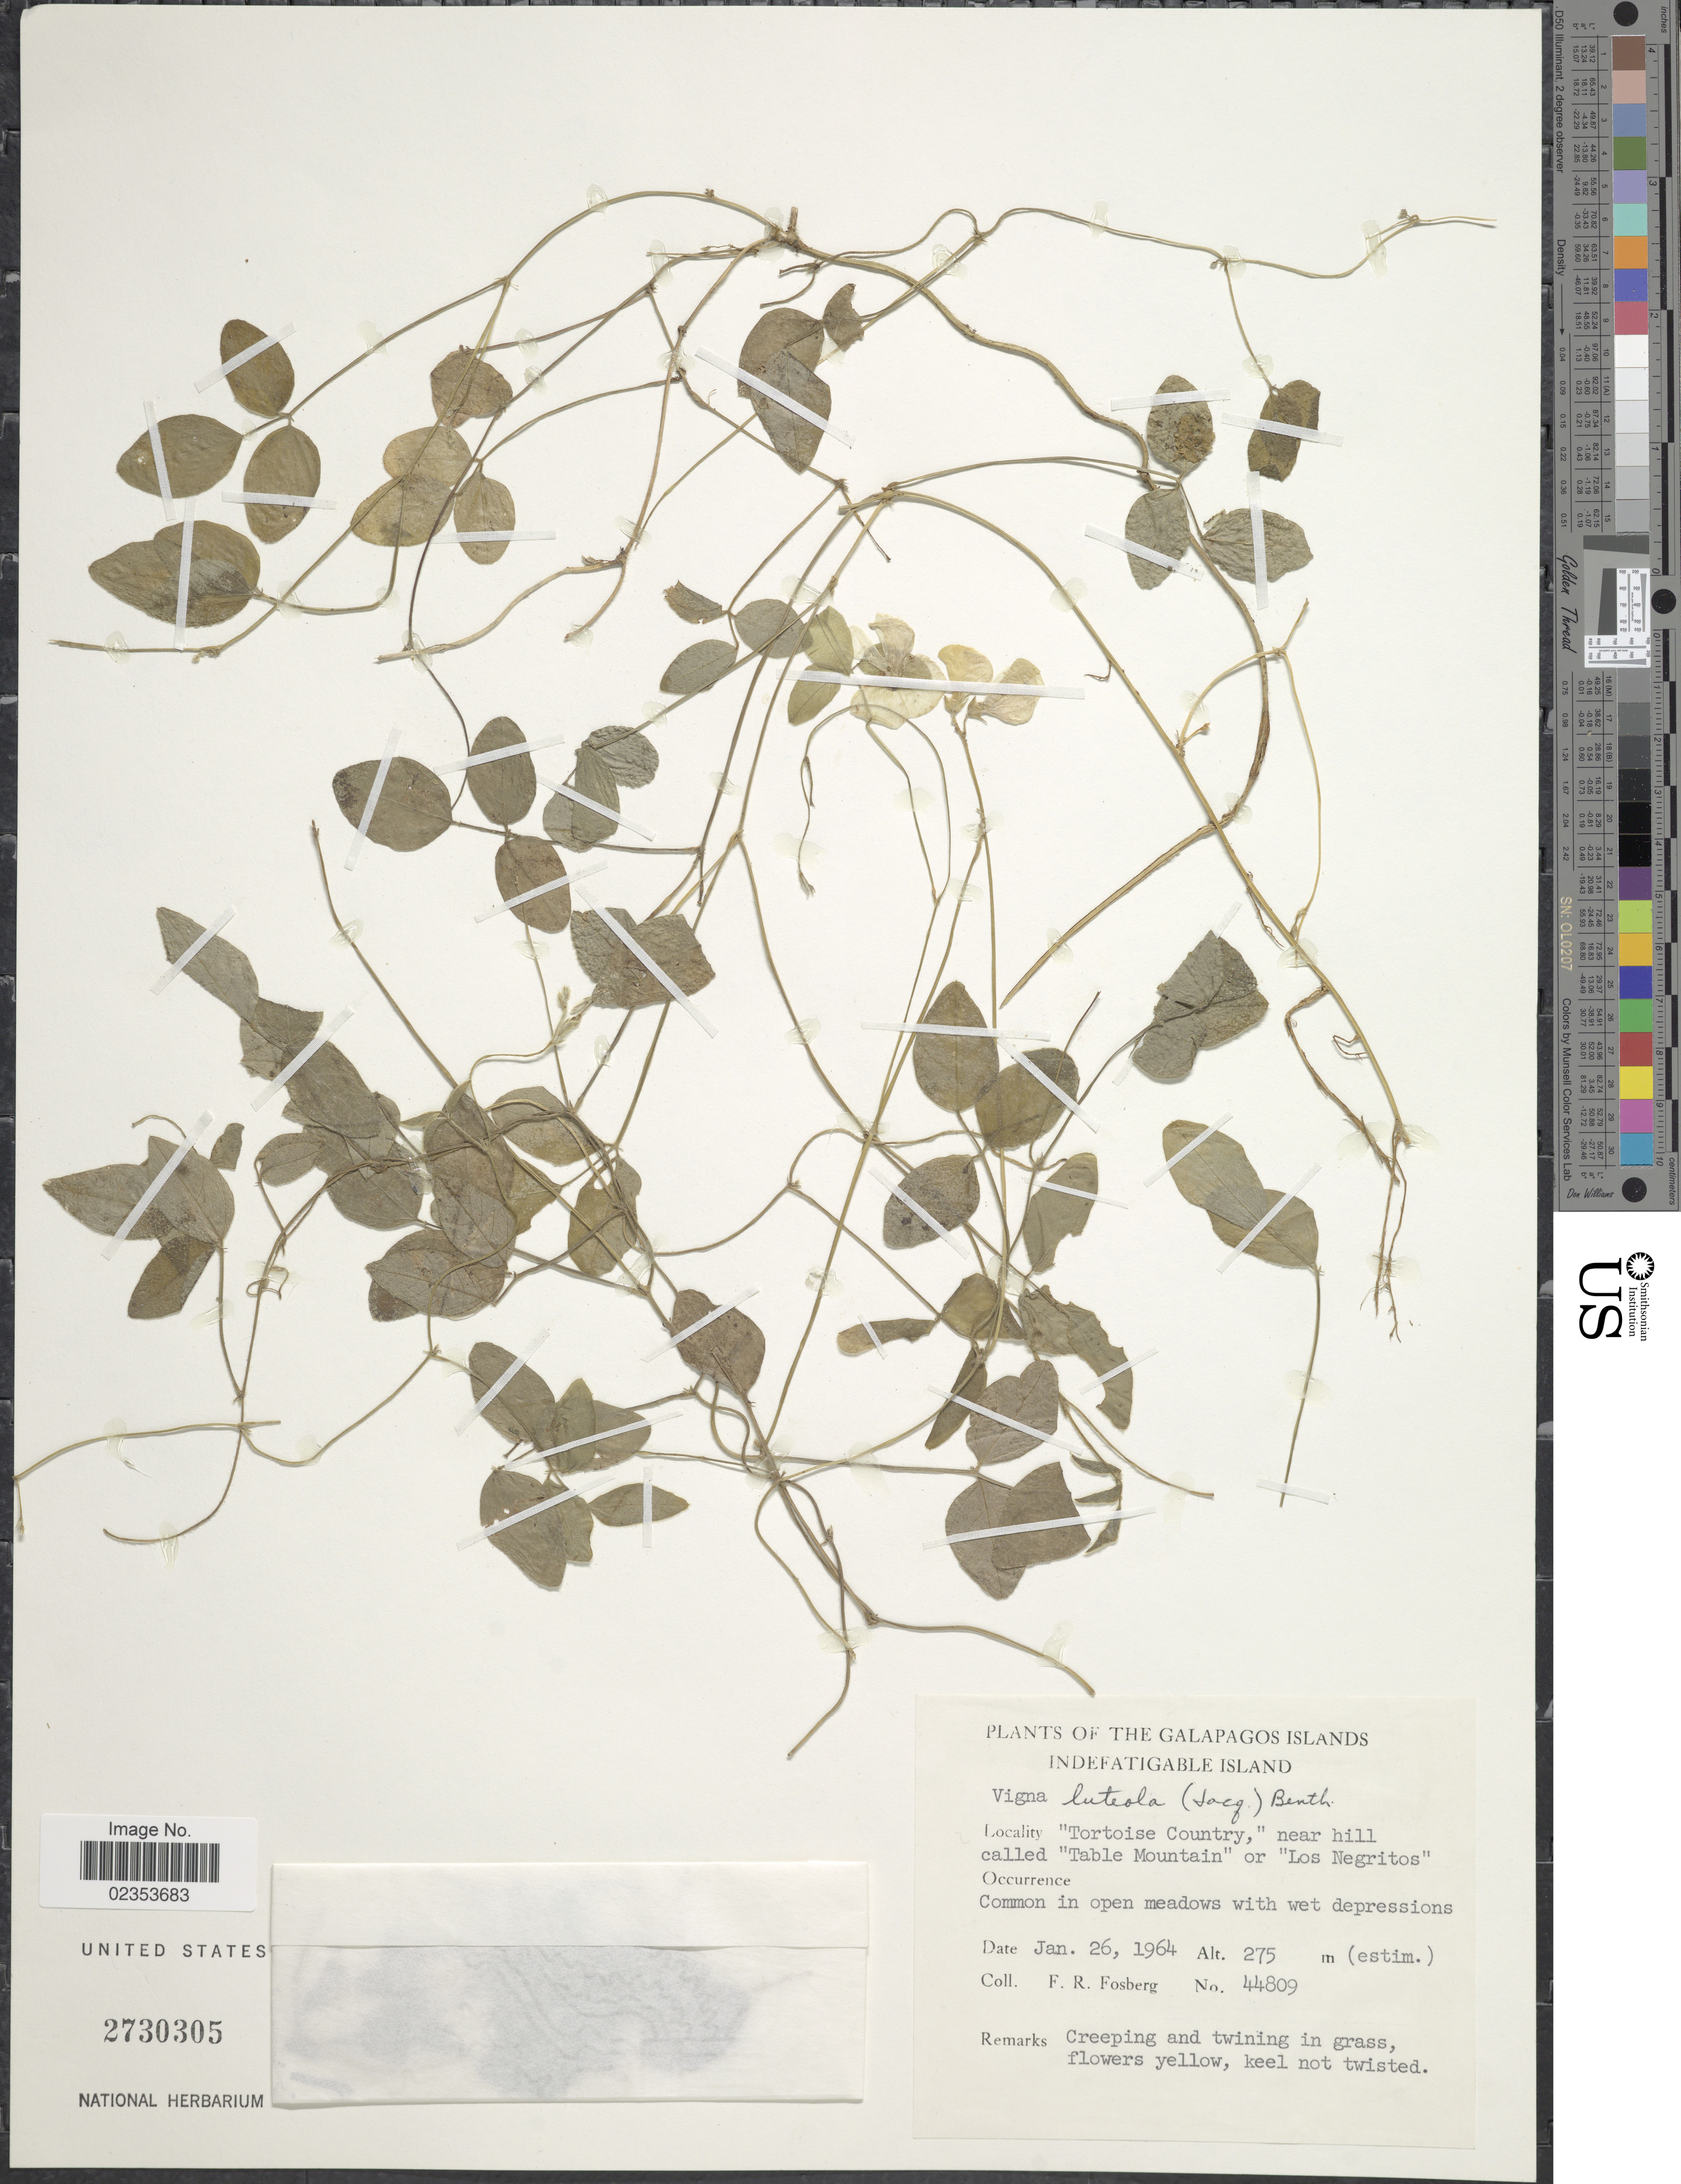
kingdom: Plantae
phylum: Tracheophyta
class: Magnoliopsida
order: Fabales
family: Fabaceae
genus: Vigna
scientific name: Vigna repens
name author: (L.) Kuntze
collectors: F. R. Fosberg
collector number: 44809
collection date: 1964-11-26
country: Ecuador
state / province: Colón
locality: Galapagos Islands, Indefatigable Island. "Tortoise Country," near hill calles "Table Mountain" or "Los Negritos"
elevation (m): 275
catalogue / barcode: US 2730305